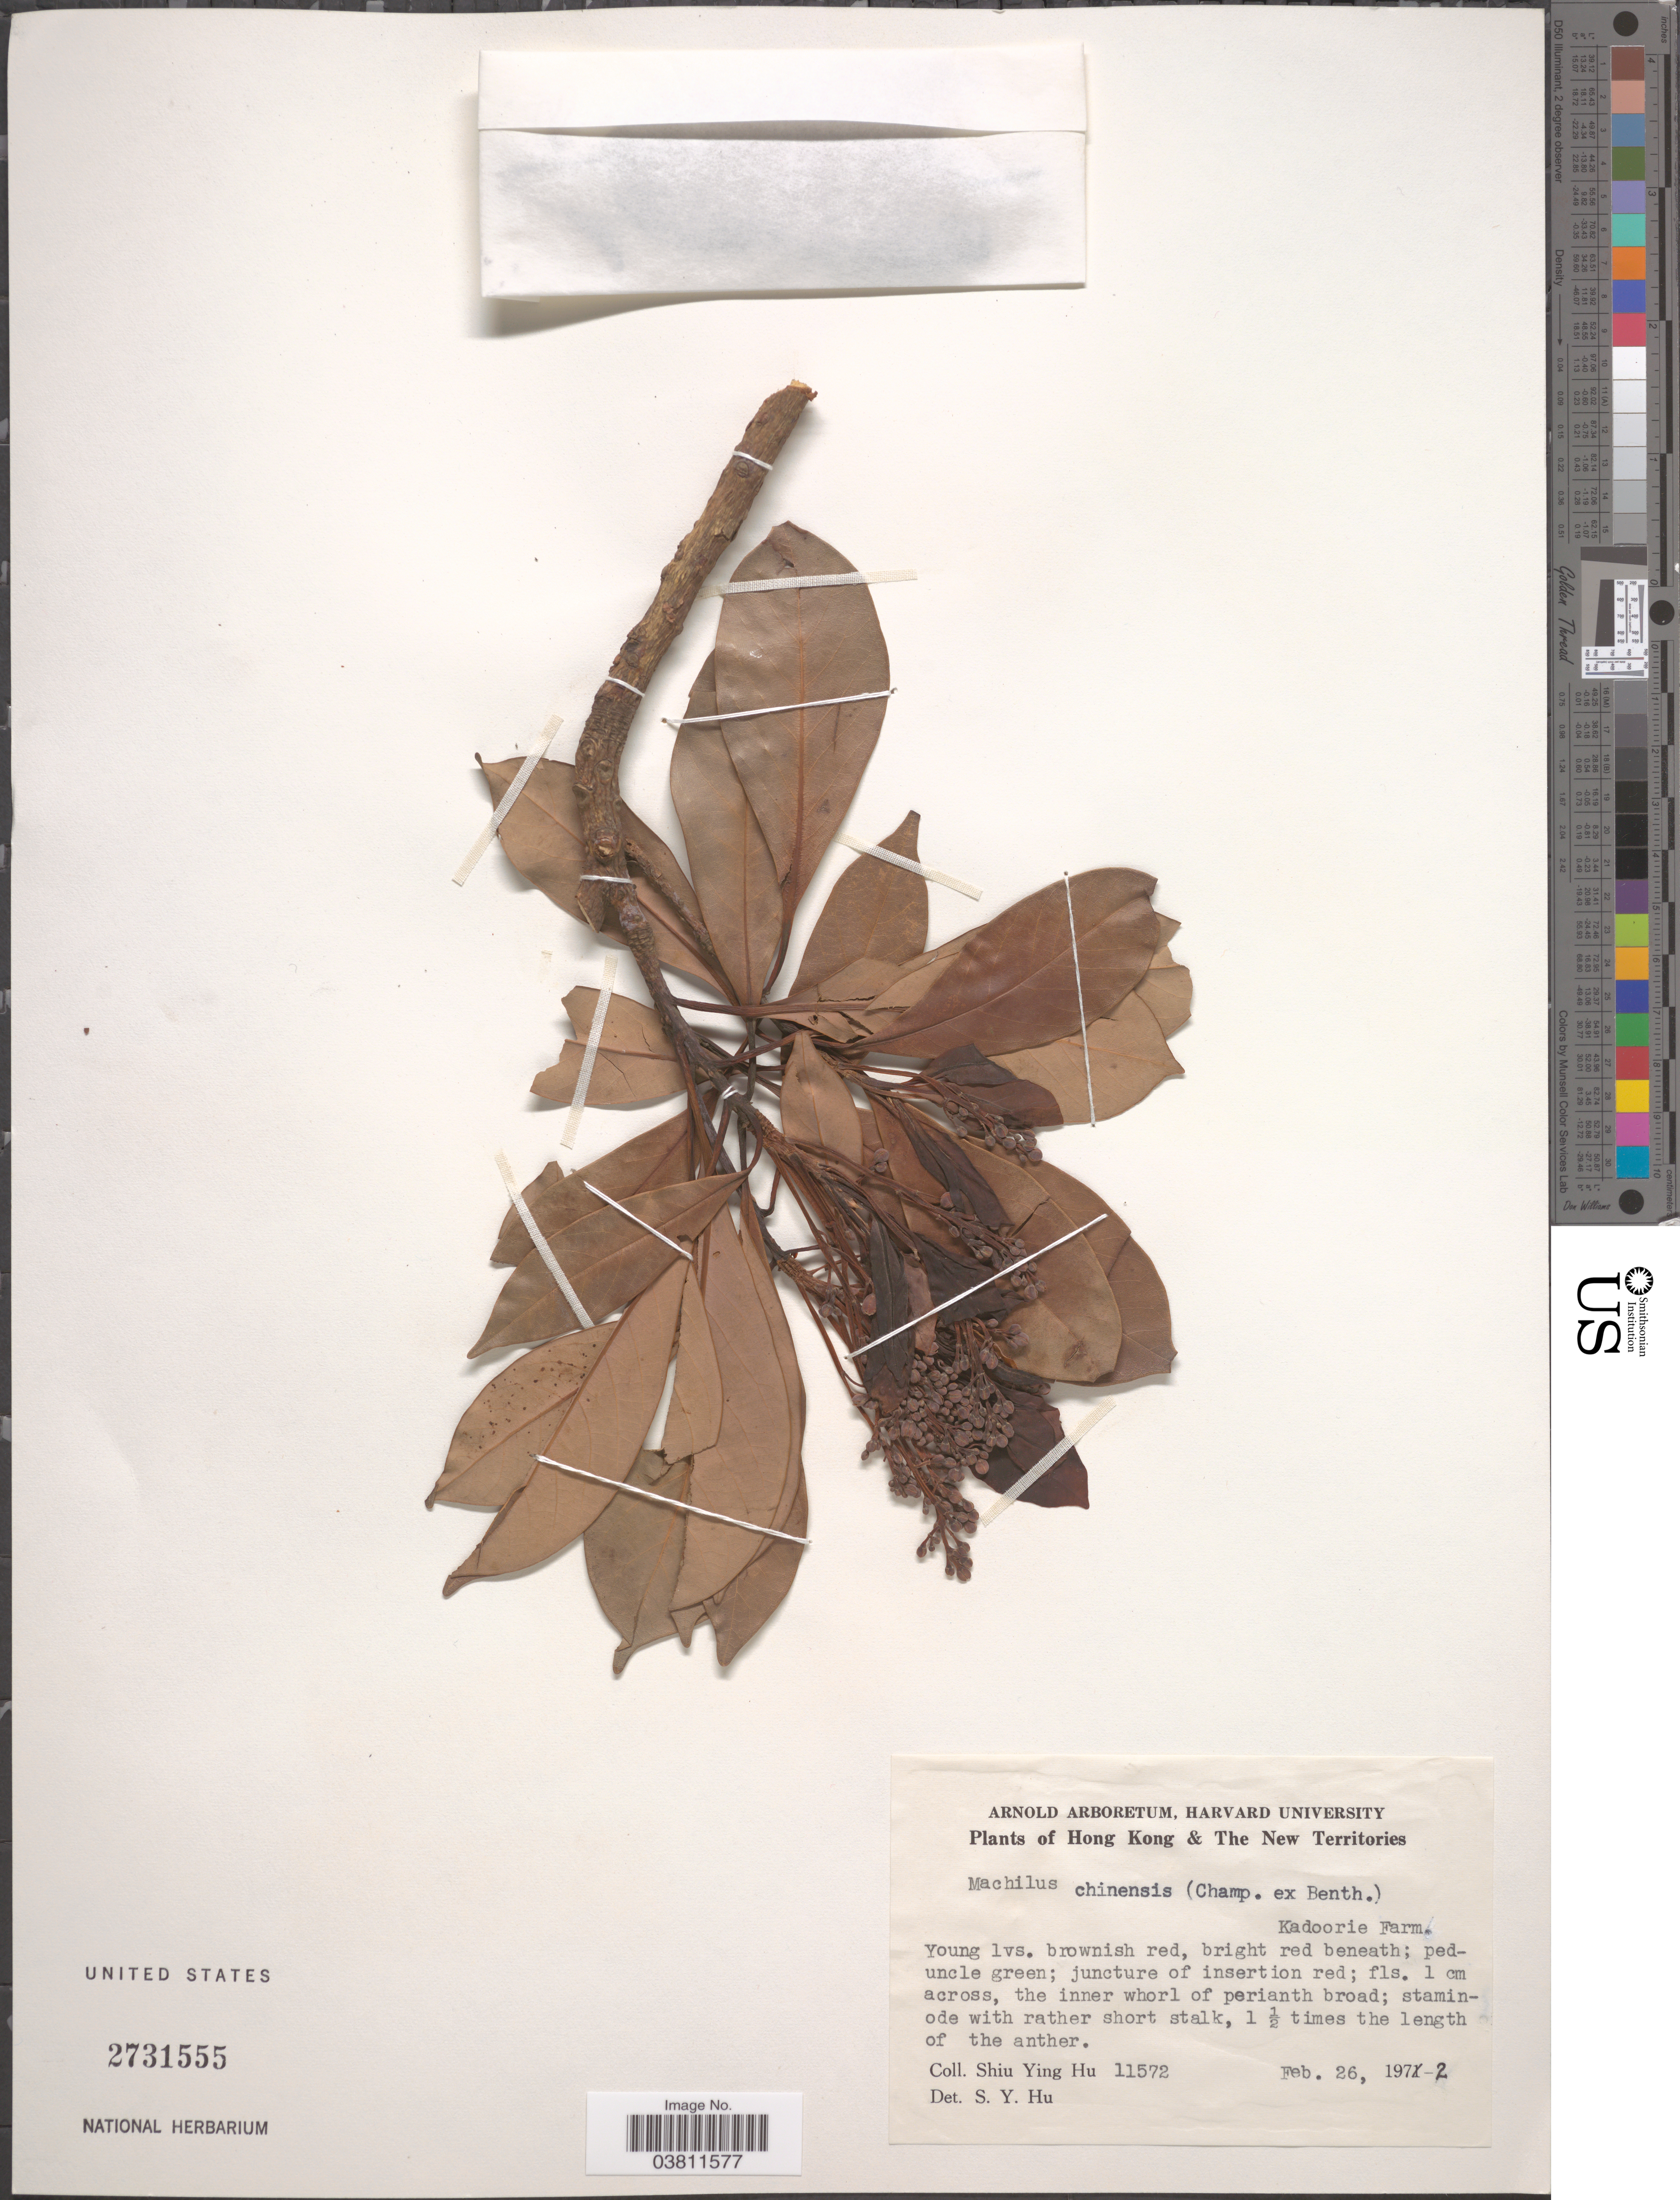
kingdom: Plantae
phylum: Tracheophyta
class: Magnoliopsida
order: Laurales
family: Lauraceae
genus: Machilus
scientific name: Machilus chinensis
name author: (Benth.) Hemsl.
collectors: S. Y. Hu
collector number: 11572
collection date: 1972-02-26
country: China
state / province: Hong Kong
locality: The New Territories. Kadoorie Farm.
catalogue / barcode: US 2731555